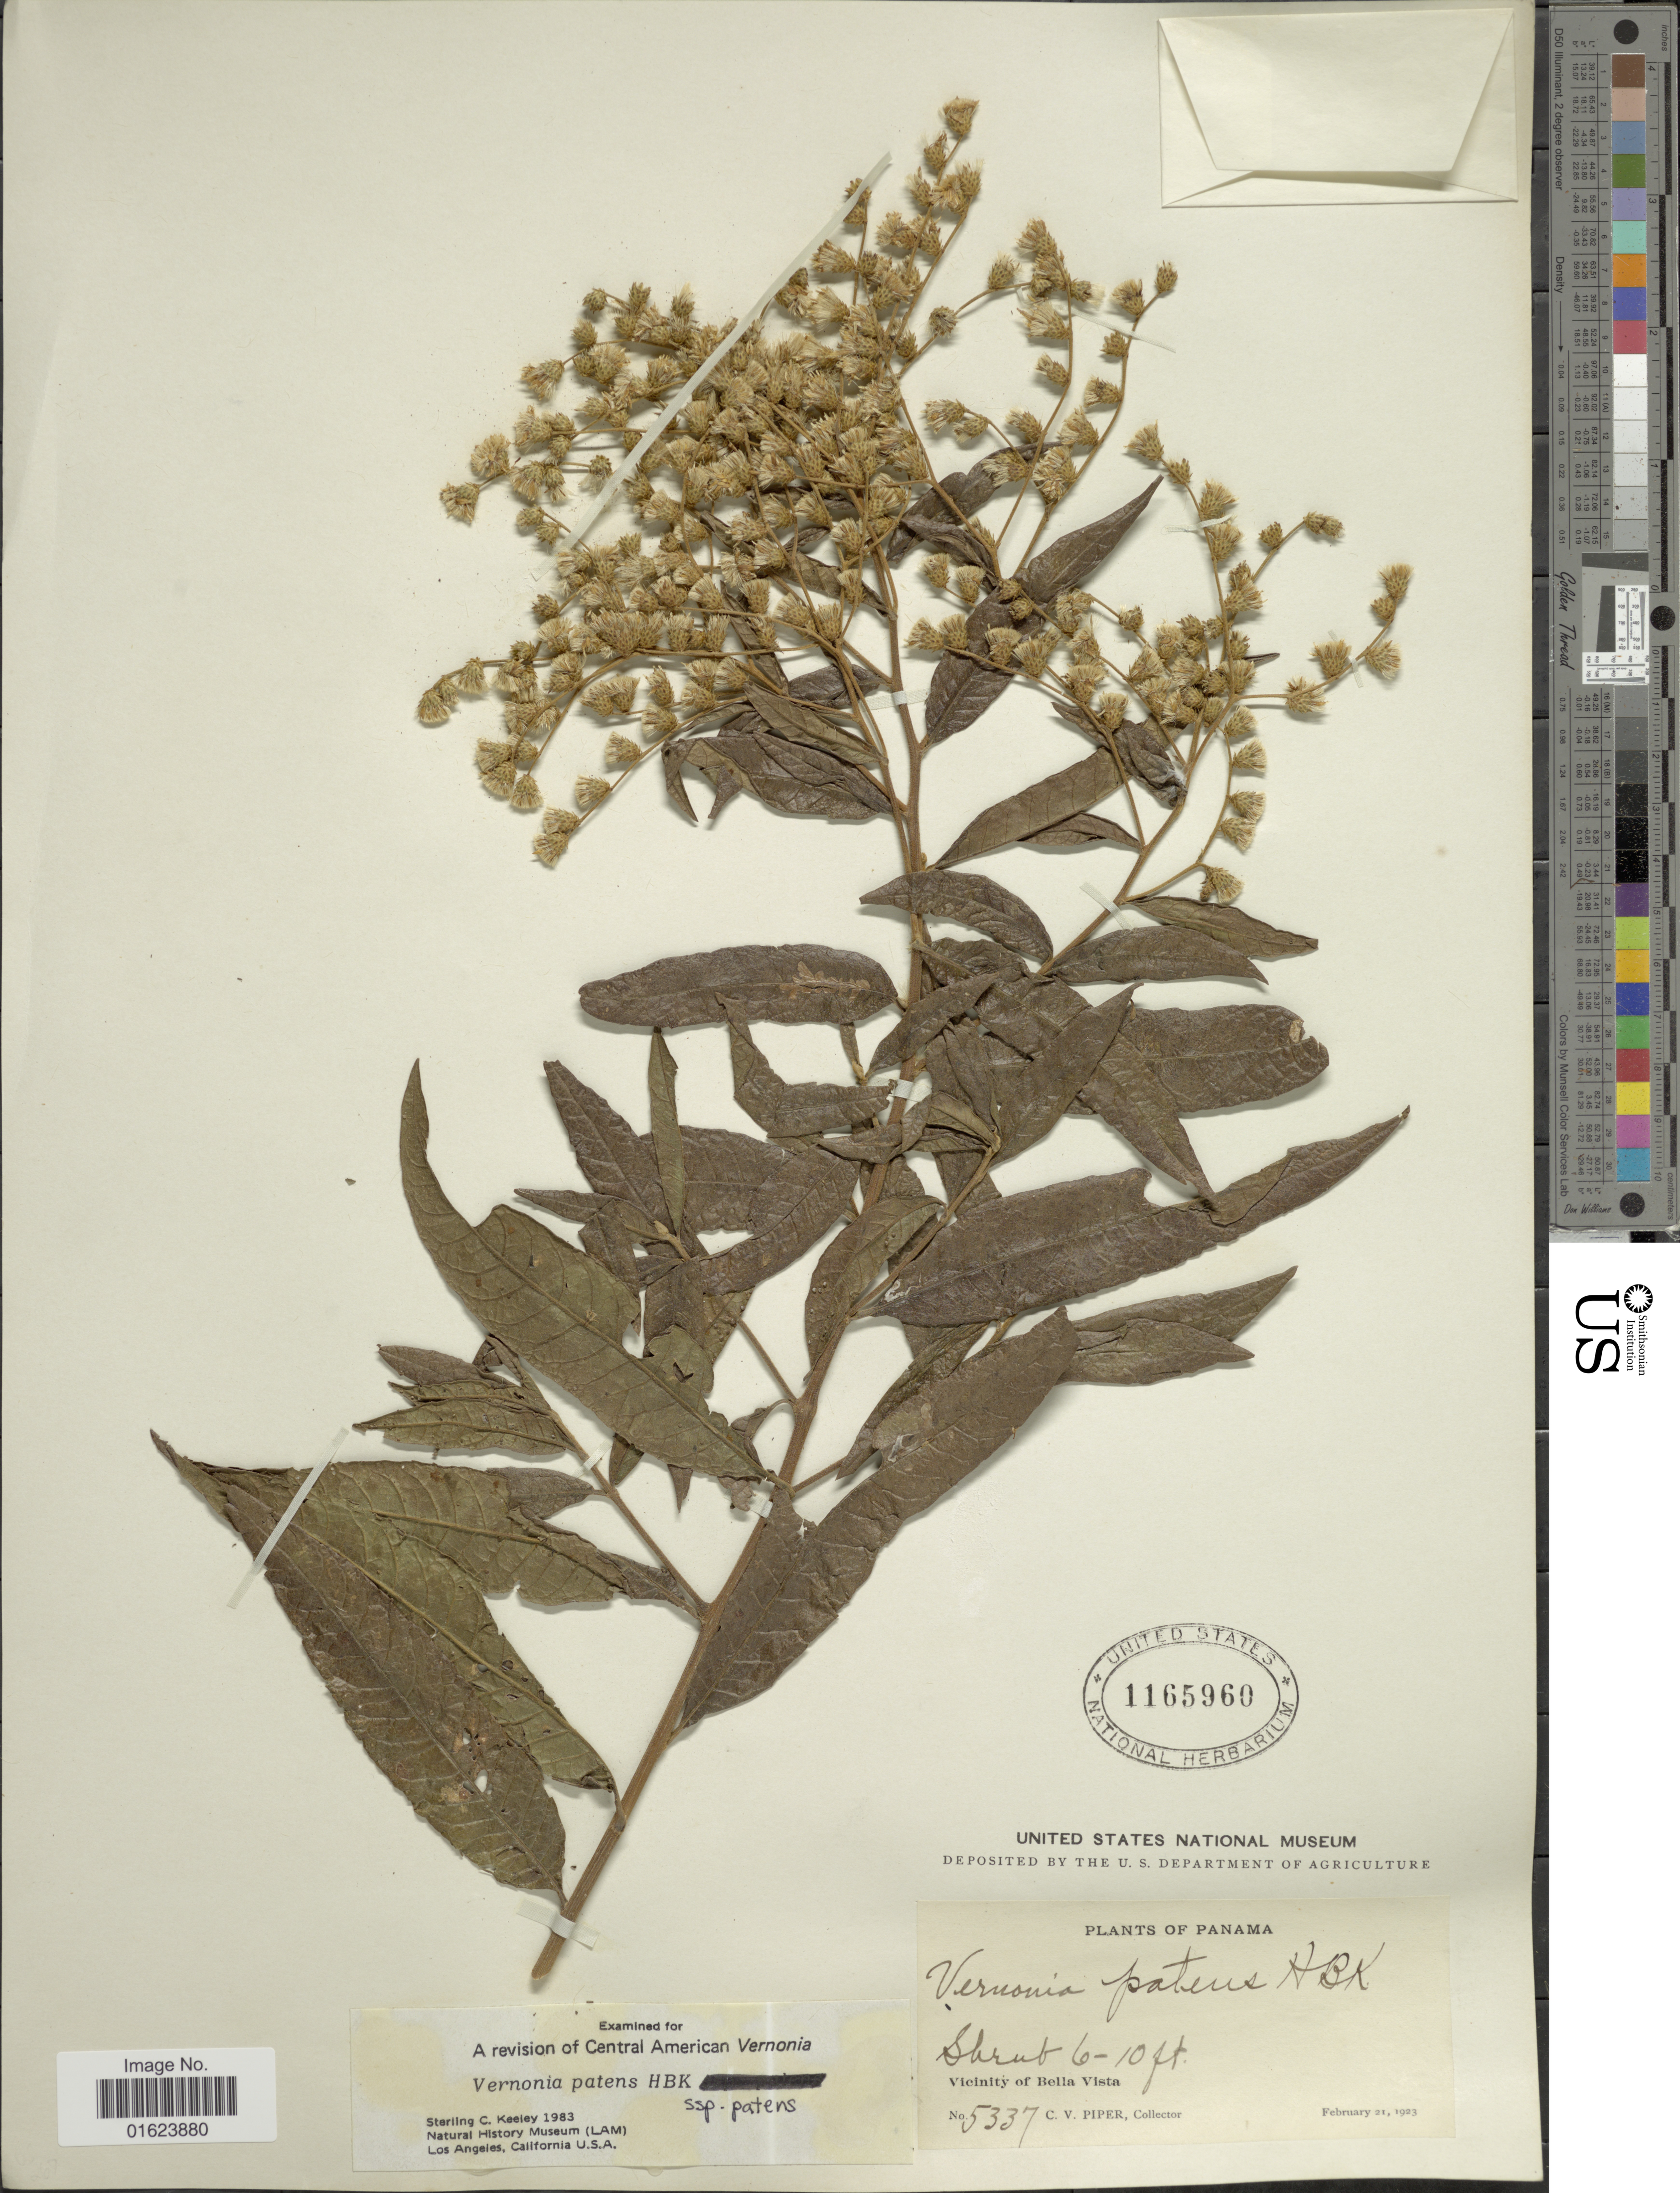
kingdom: Plantae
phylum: Tracheophyta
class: Magnoliopsida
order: Asterales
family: Asteraceae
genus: Vernonanthura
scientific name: Vernonanthura patens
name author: (Kunth) H. Rob.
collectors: C. V. Piper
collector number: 5337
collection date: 1923-02-21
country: Panama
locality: Panama, Vicinity of Bella Vista.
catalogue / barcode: US 1165960